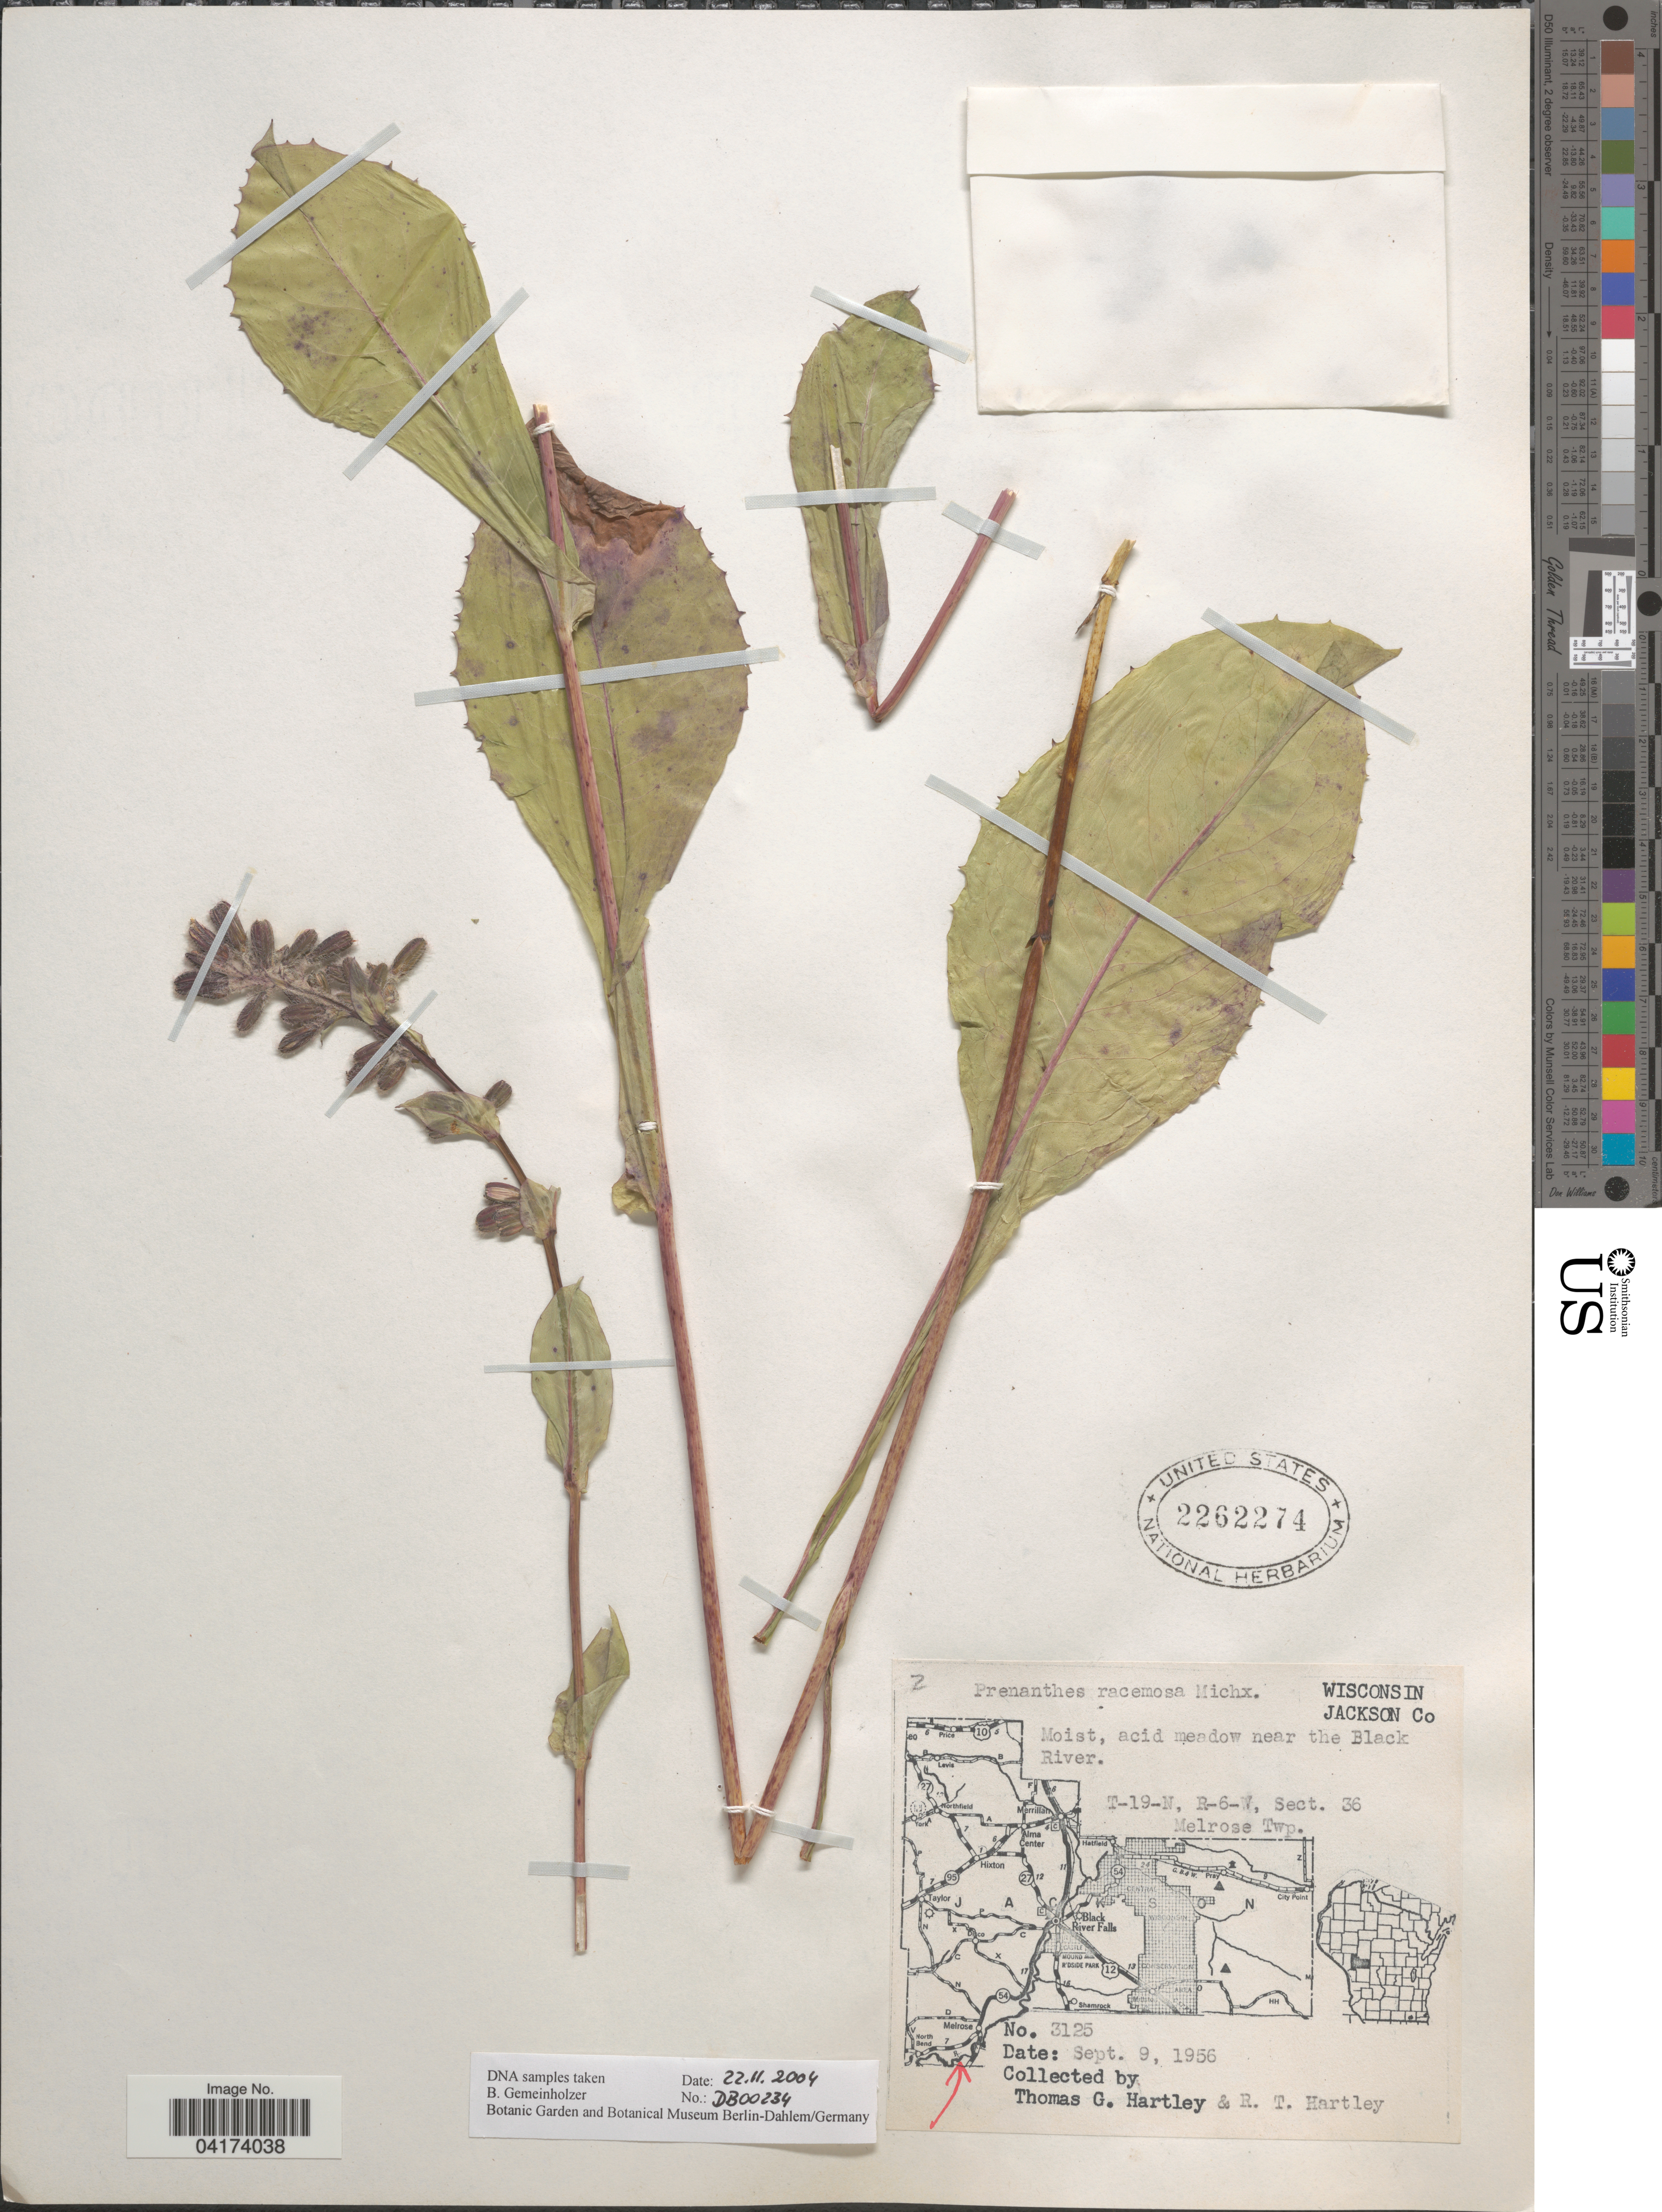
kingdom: Plantae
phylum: Tracheophyta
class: Magnoliopsida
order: Asterales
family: Asteraceae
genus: Nabalus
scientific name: Nabalus racemosus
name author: (Michx.) Hook.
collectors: T. G. Hartley & R. T. Hartley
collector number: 3125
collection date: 1956-09-09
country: United States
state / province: Wisconsin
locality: Jackson Co. Moist, acid meadow near the Black River. T-19-N, R-6-7, Sect. 36 Melrose Twp.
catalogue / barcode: US 2262274